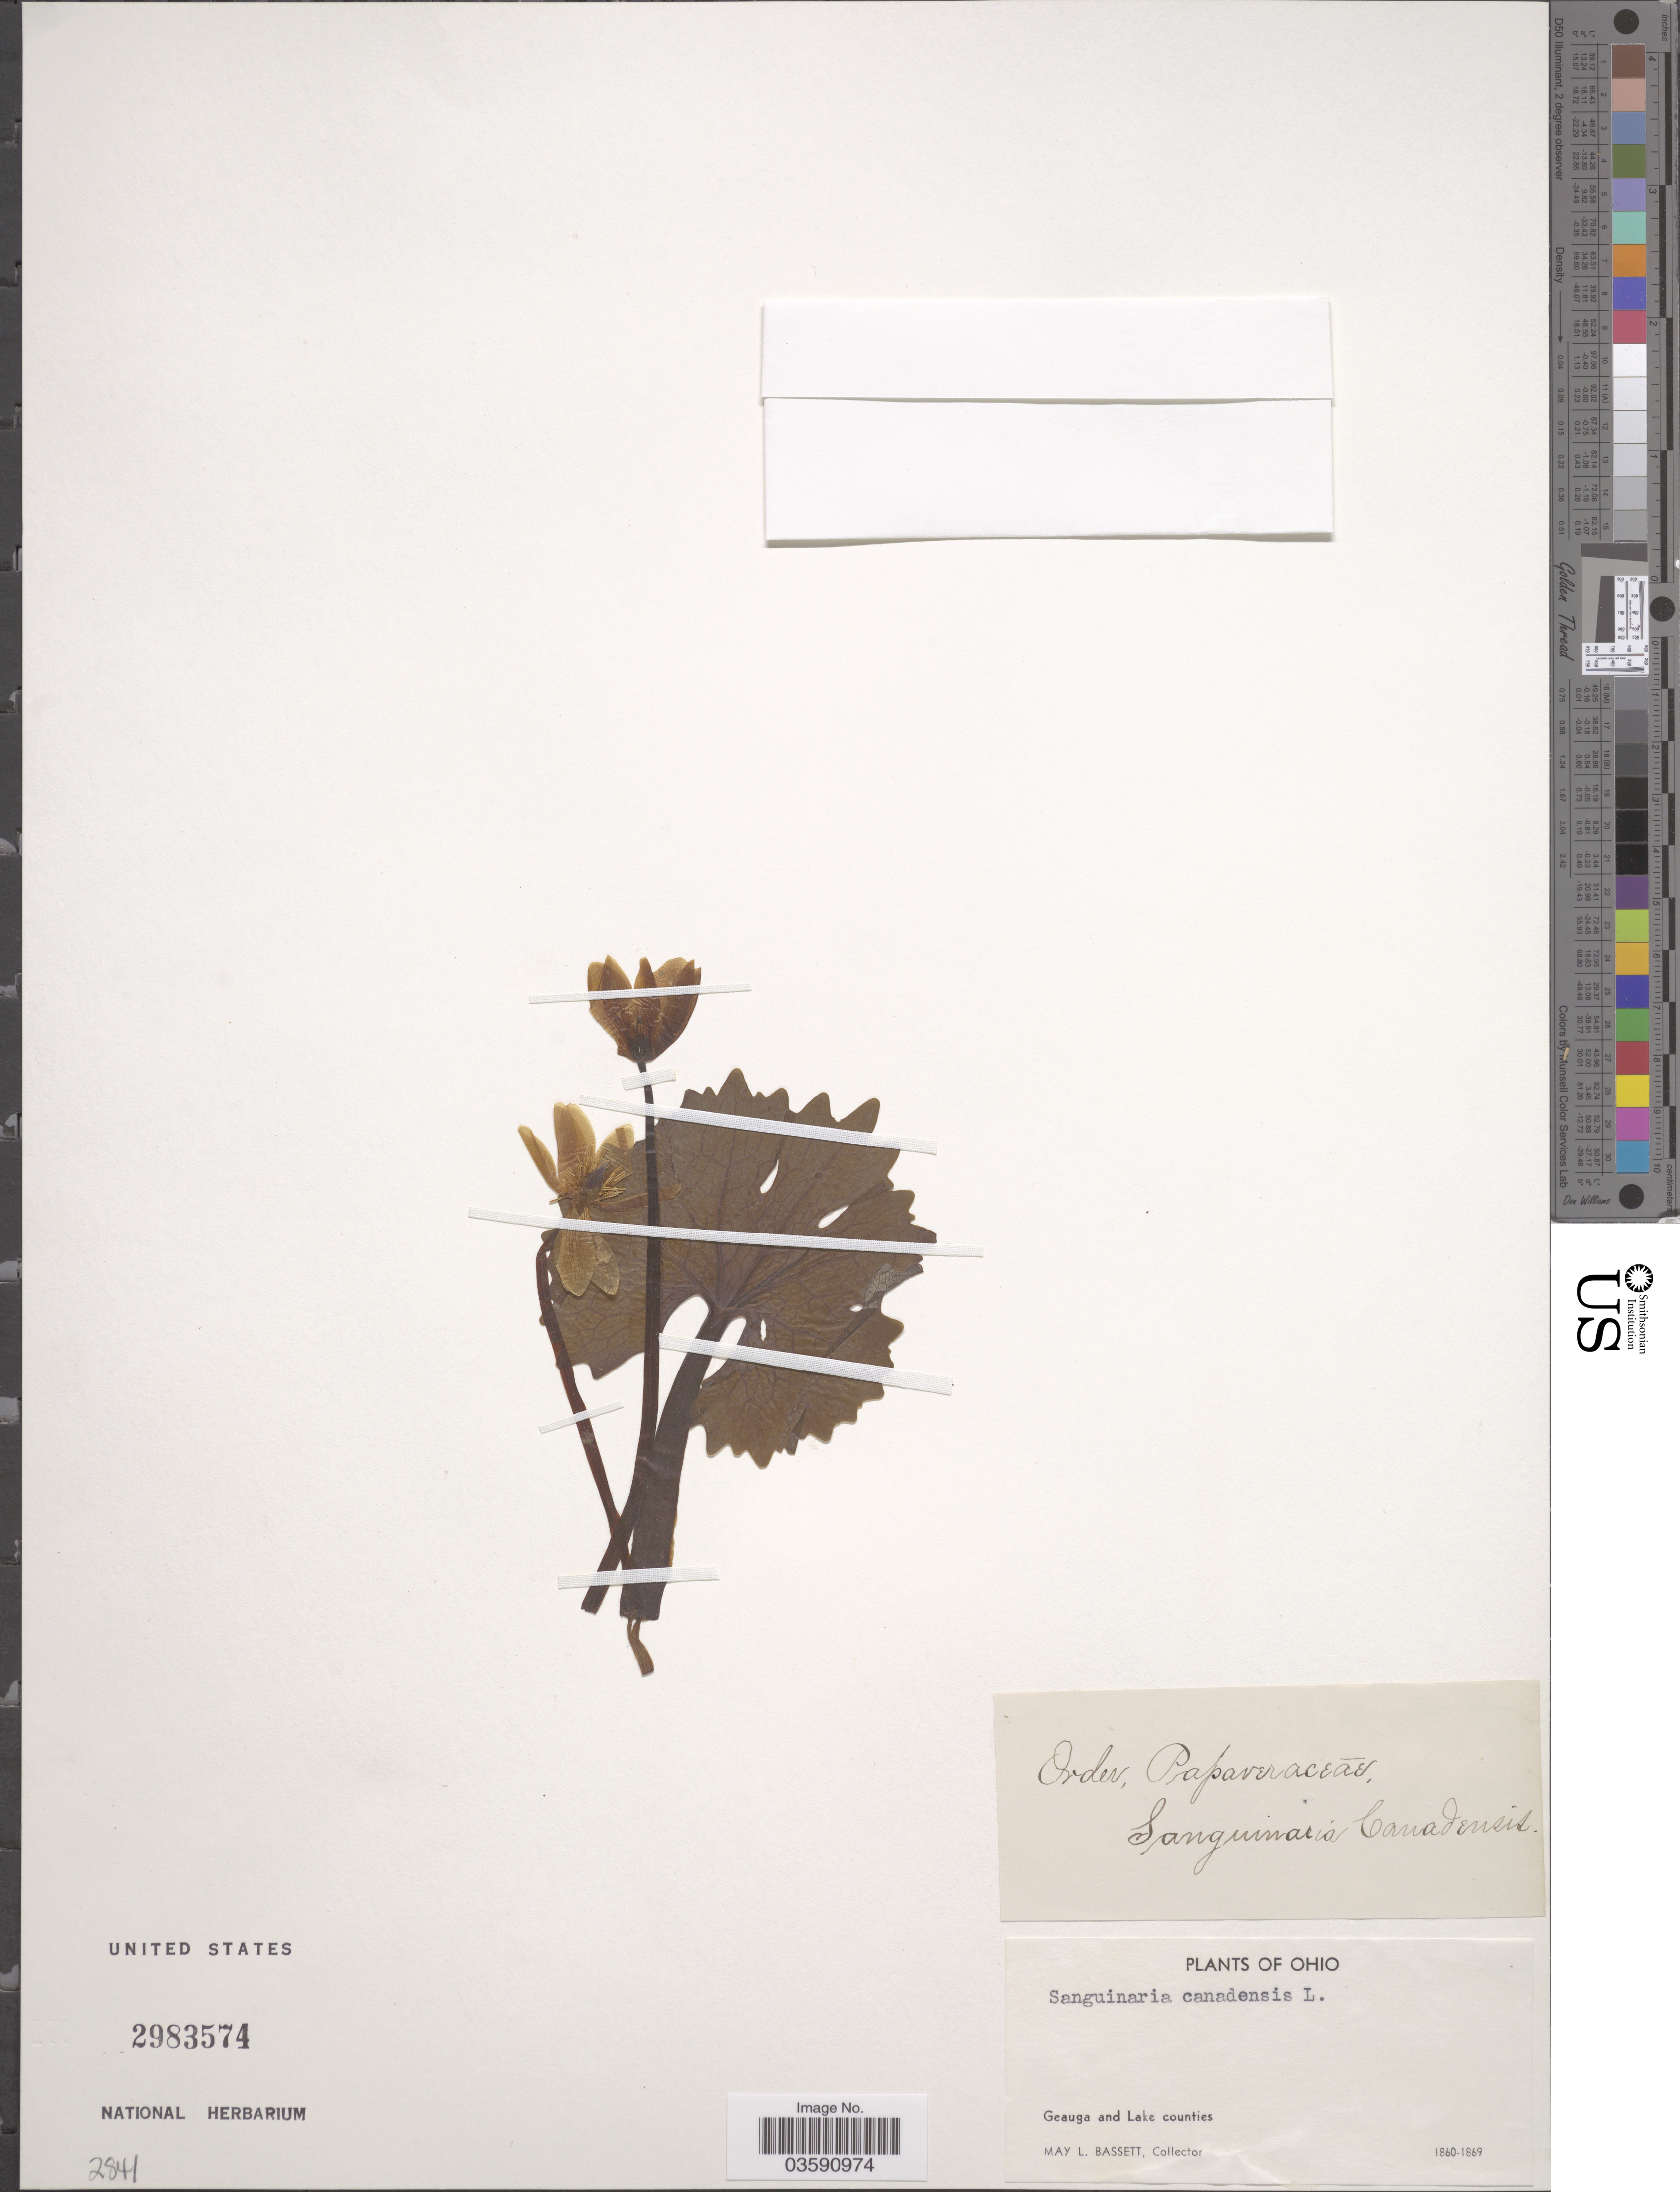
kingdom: Plantae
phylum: Tracheophyta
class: Magnoliopsida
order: Ranunculales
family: Papaveraceae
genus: Sanguinaria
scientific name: Sanguinaria canadensis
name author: L.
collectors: M. L. Bassett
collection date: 1860/1869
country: United States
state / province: Ohio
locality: Geauga and Lake counties.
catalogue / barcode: US 2983574